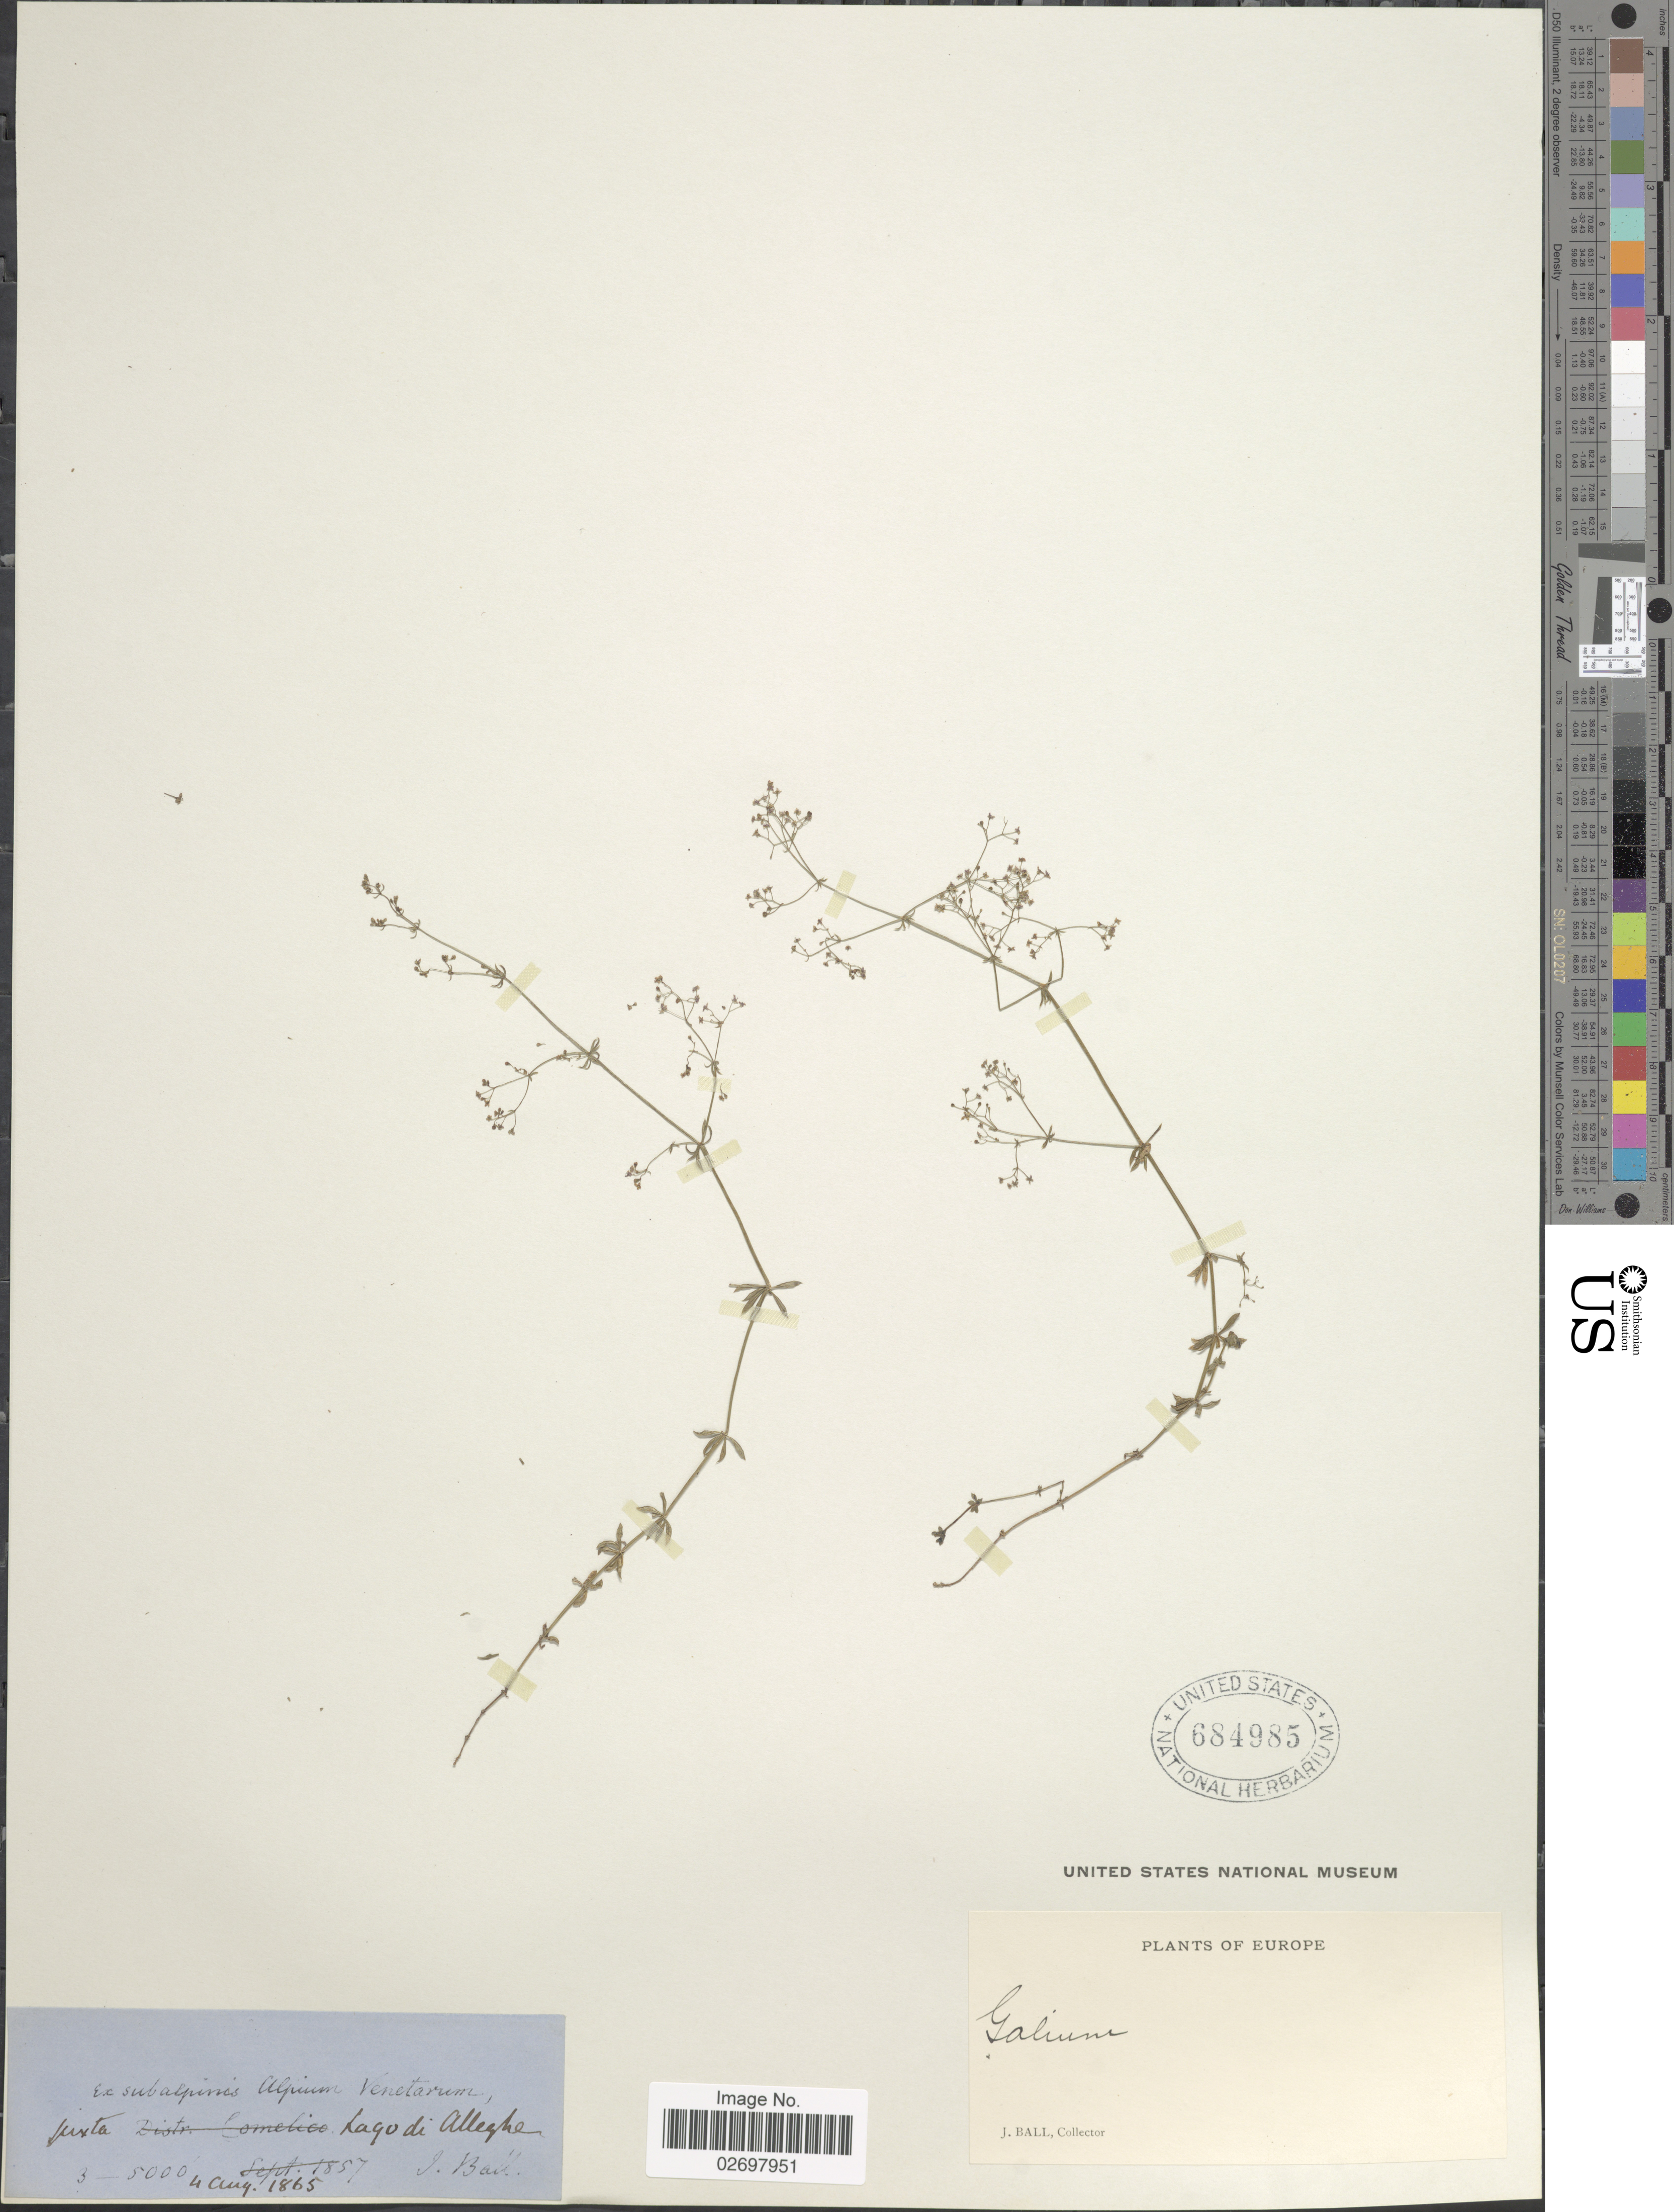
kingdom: Plantae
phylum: Tracheophyta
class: Magnoliopsida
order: Gentianales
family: Rubiaceae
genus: Galium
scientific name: Galium sp.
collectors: J. Ball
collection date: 1865-08-04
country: Italy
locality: Exubalpinis Alpium Venetarum, Lago do Alleghe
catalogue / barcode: US 684985